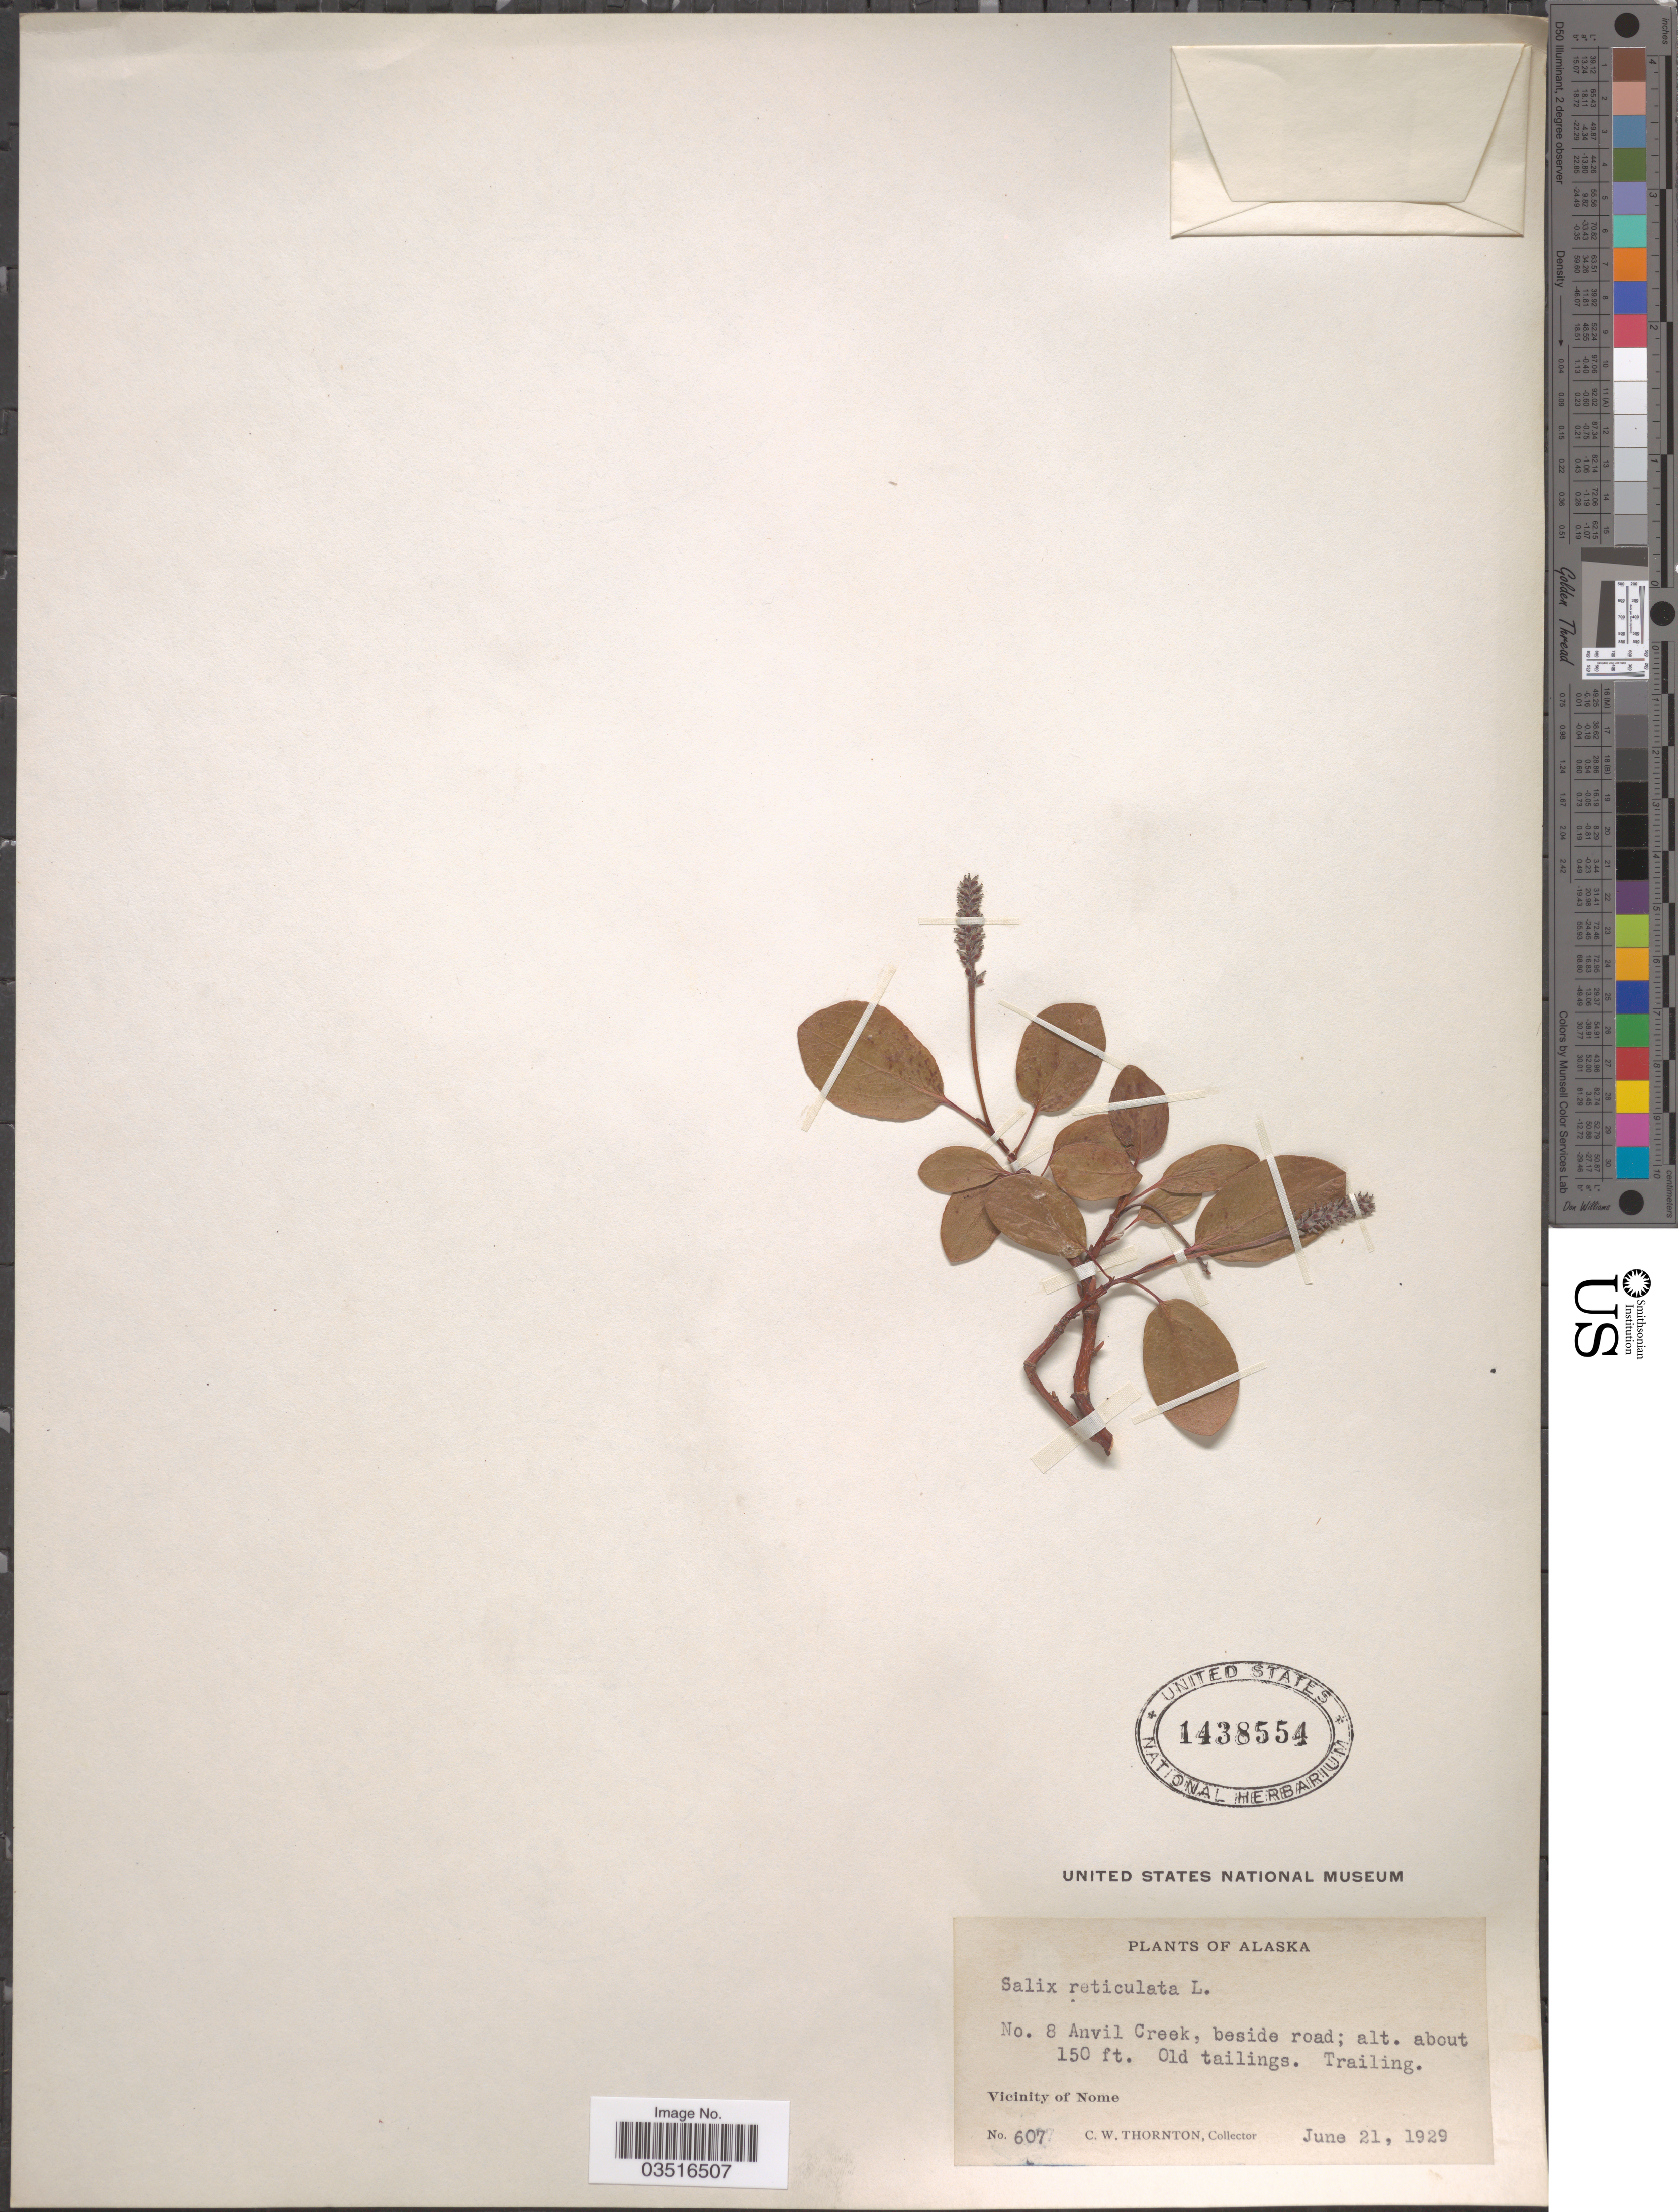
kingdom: Plantae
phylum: Tracheophyta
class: Magnoliopsida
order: Malpighiales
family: Salicaceae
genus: Salix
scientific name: Salix reticulata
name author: L.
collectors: C. Thornton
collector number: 607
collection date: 1929-06-21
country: United States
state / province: Alaska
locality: No. 8 Anvil Creek, beside road. Vicinity of Nome.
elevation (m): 46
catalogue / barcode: US 1438554